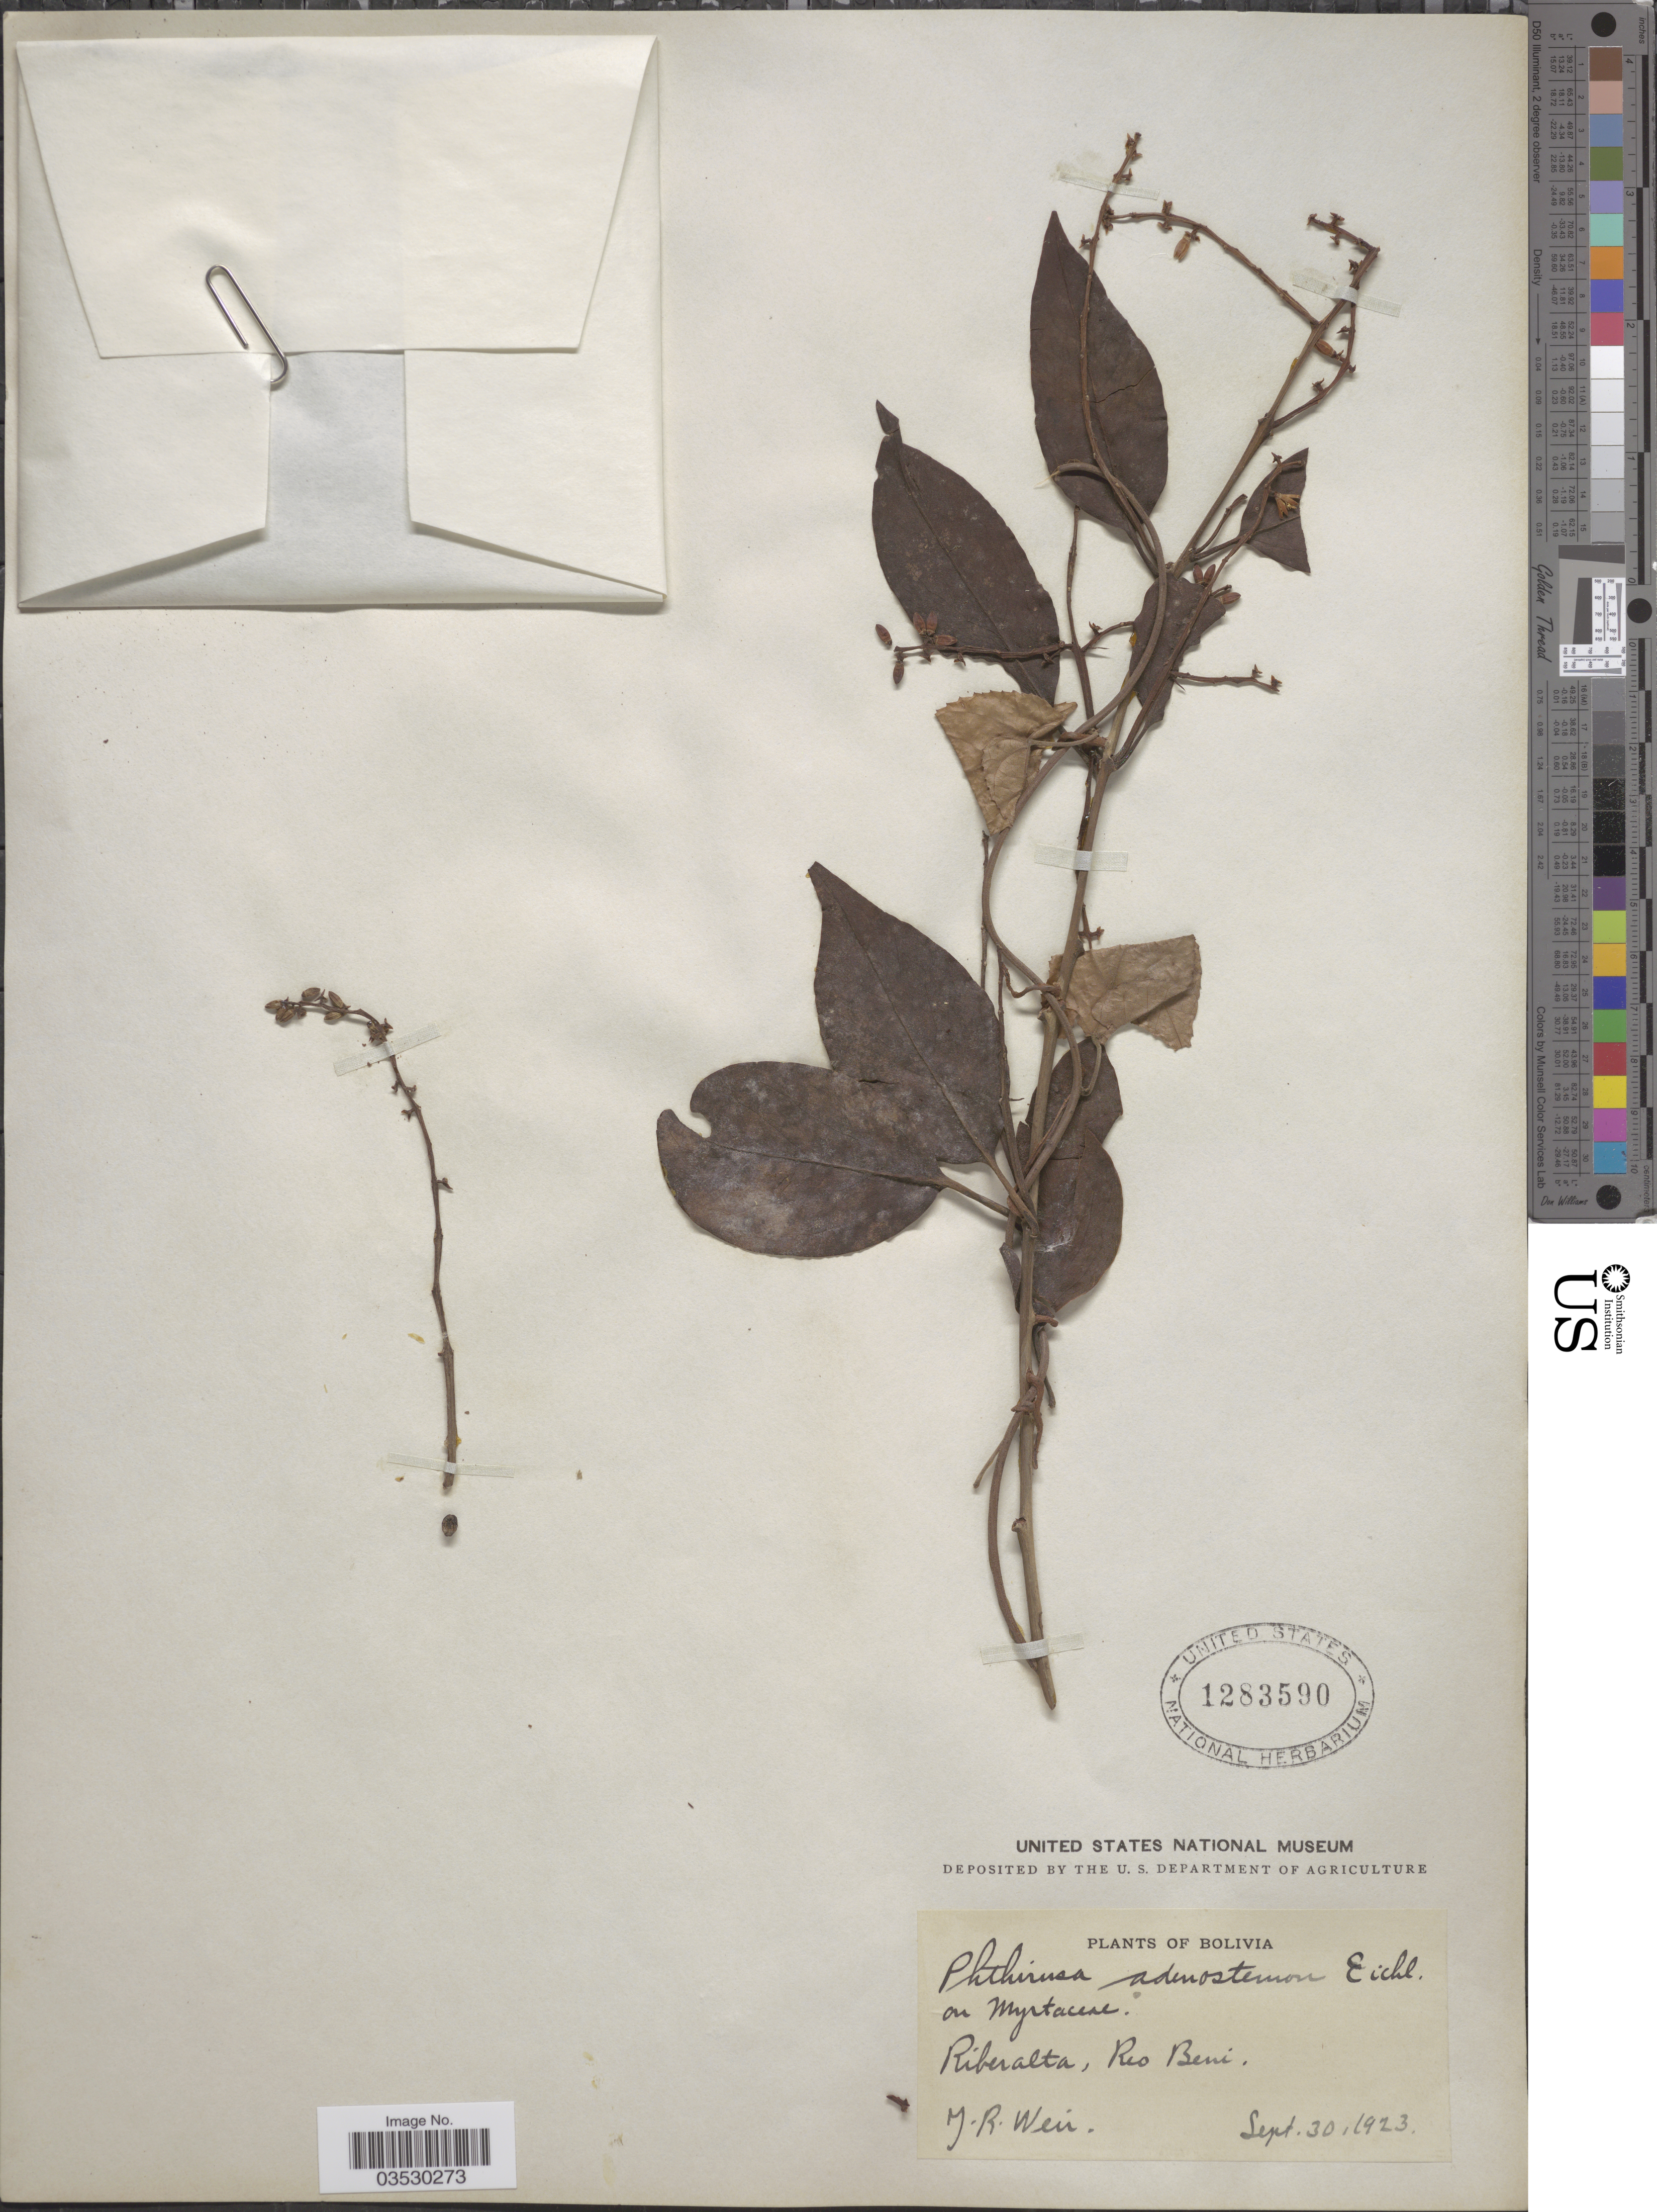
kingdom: Plantae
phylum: Tracheophyta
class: Magnoliopsida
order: Santalales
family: Loranthaceae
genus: Struthanthus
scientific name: Struthanthus adenostemon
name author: Eichler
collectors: J. Weir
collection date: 1923-09-30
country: Bolivia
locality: Riberalta, Rio Beni.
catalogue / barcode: US 1283590